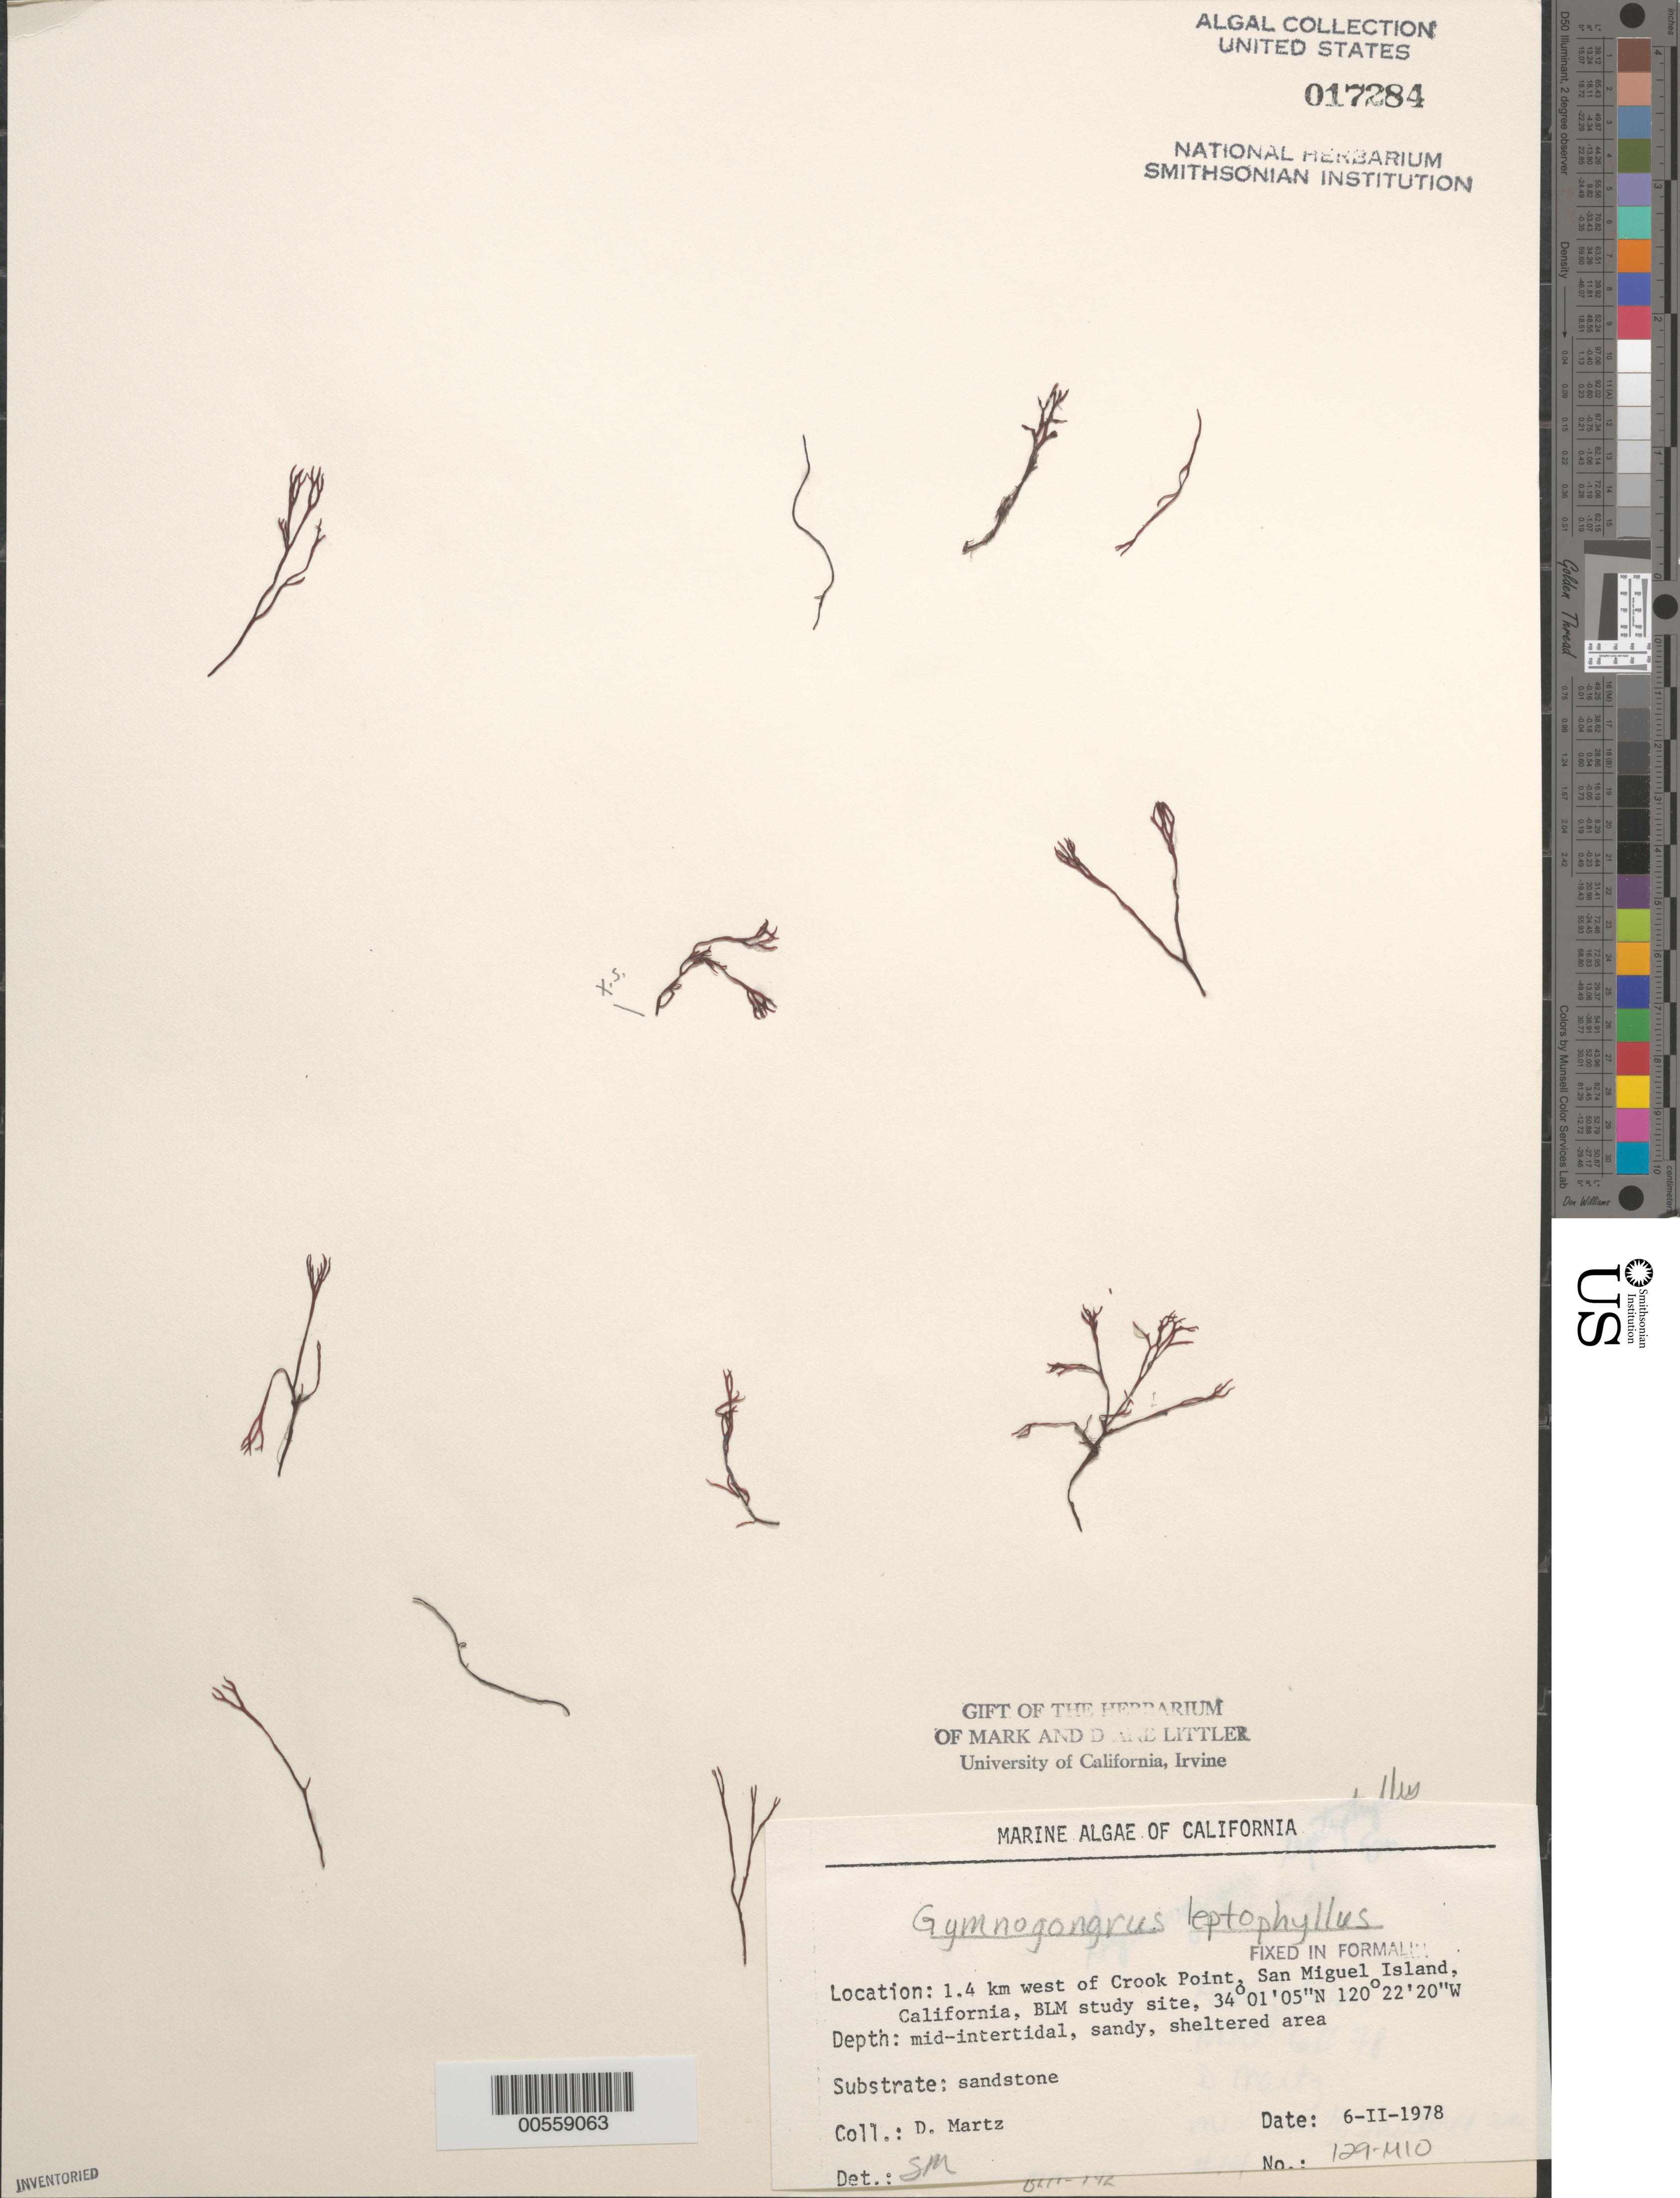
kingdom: Plantae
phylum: Rhodophyta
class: Florideophyceae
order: Gigartinales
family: Phyllophoraceae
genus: Besa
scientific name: Besa leptophylla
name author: (J. Agardh) M.S.Calderon & K.A. Miller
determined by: Algae name updating Project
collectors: D. Martz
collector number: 129-mio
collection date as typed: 06 Feb 1978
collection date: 1978-02-06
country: United States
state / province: California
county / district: Santa Barbara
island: San Miguel Island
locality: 1.4 km north of Crook Point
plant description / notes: BLM-SOCALBIGHT Rocky Intertidal Survey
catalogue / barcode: US 17284